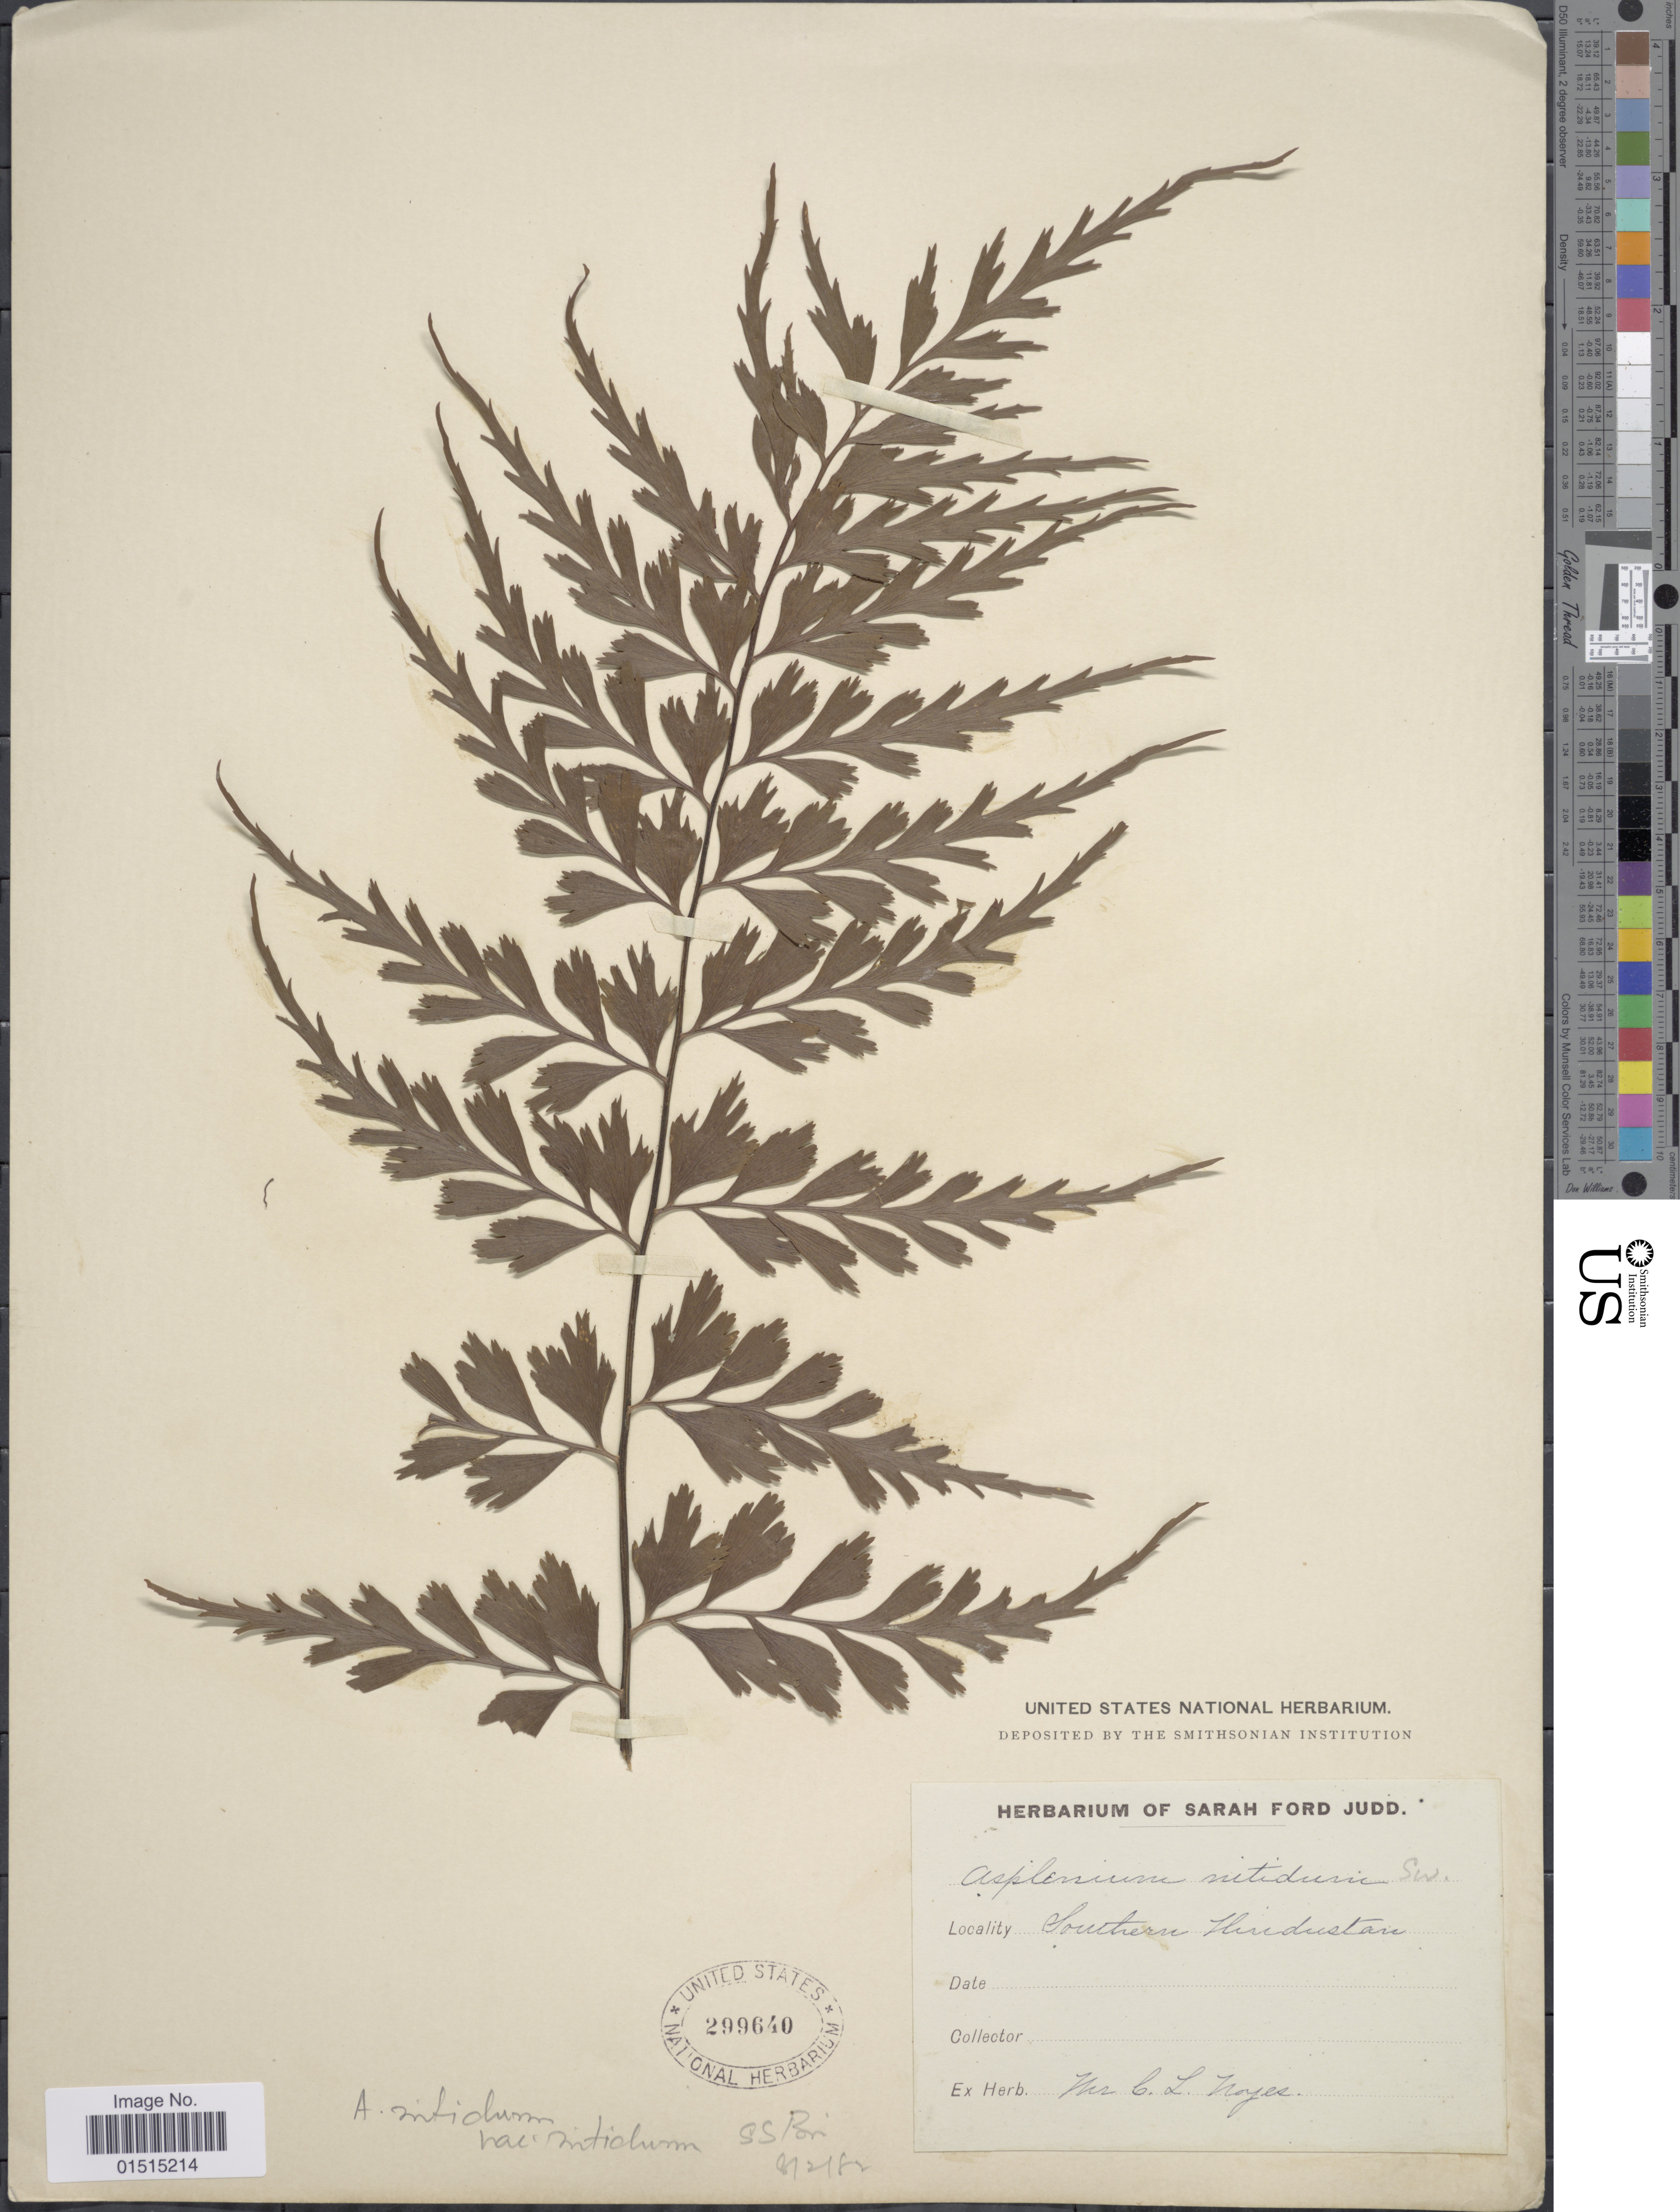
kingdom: Plantae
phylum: Tracheophyta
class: Polypodiopsida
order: Polypodiales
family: Aspleniaceae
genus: Asplenium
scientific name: Asplenium nitidum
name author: Sw.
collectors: ex herb. C. L. Noyes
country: India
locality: Southern Hindustan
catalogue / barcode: US 299640